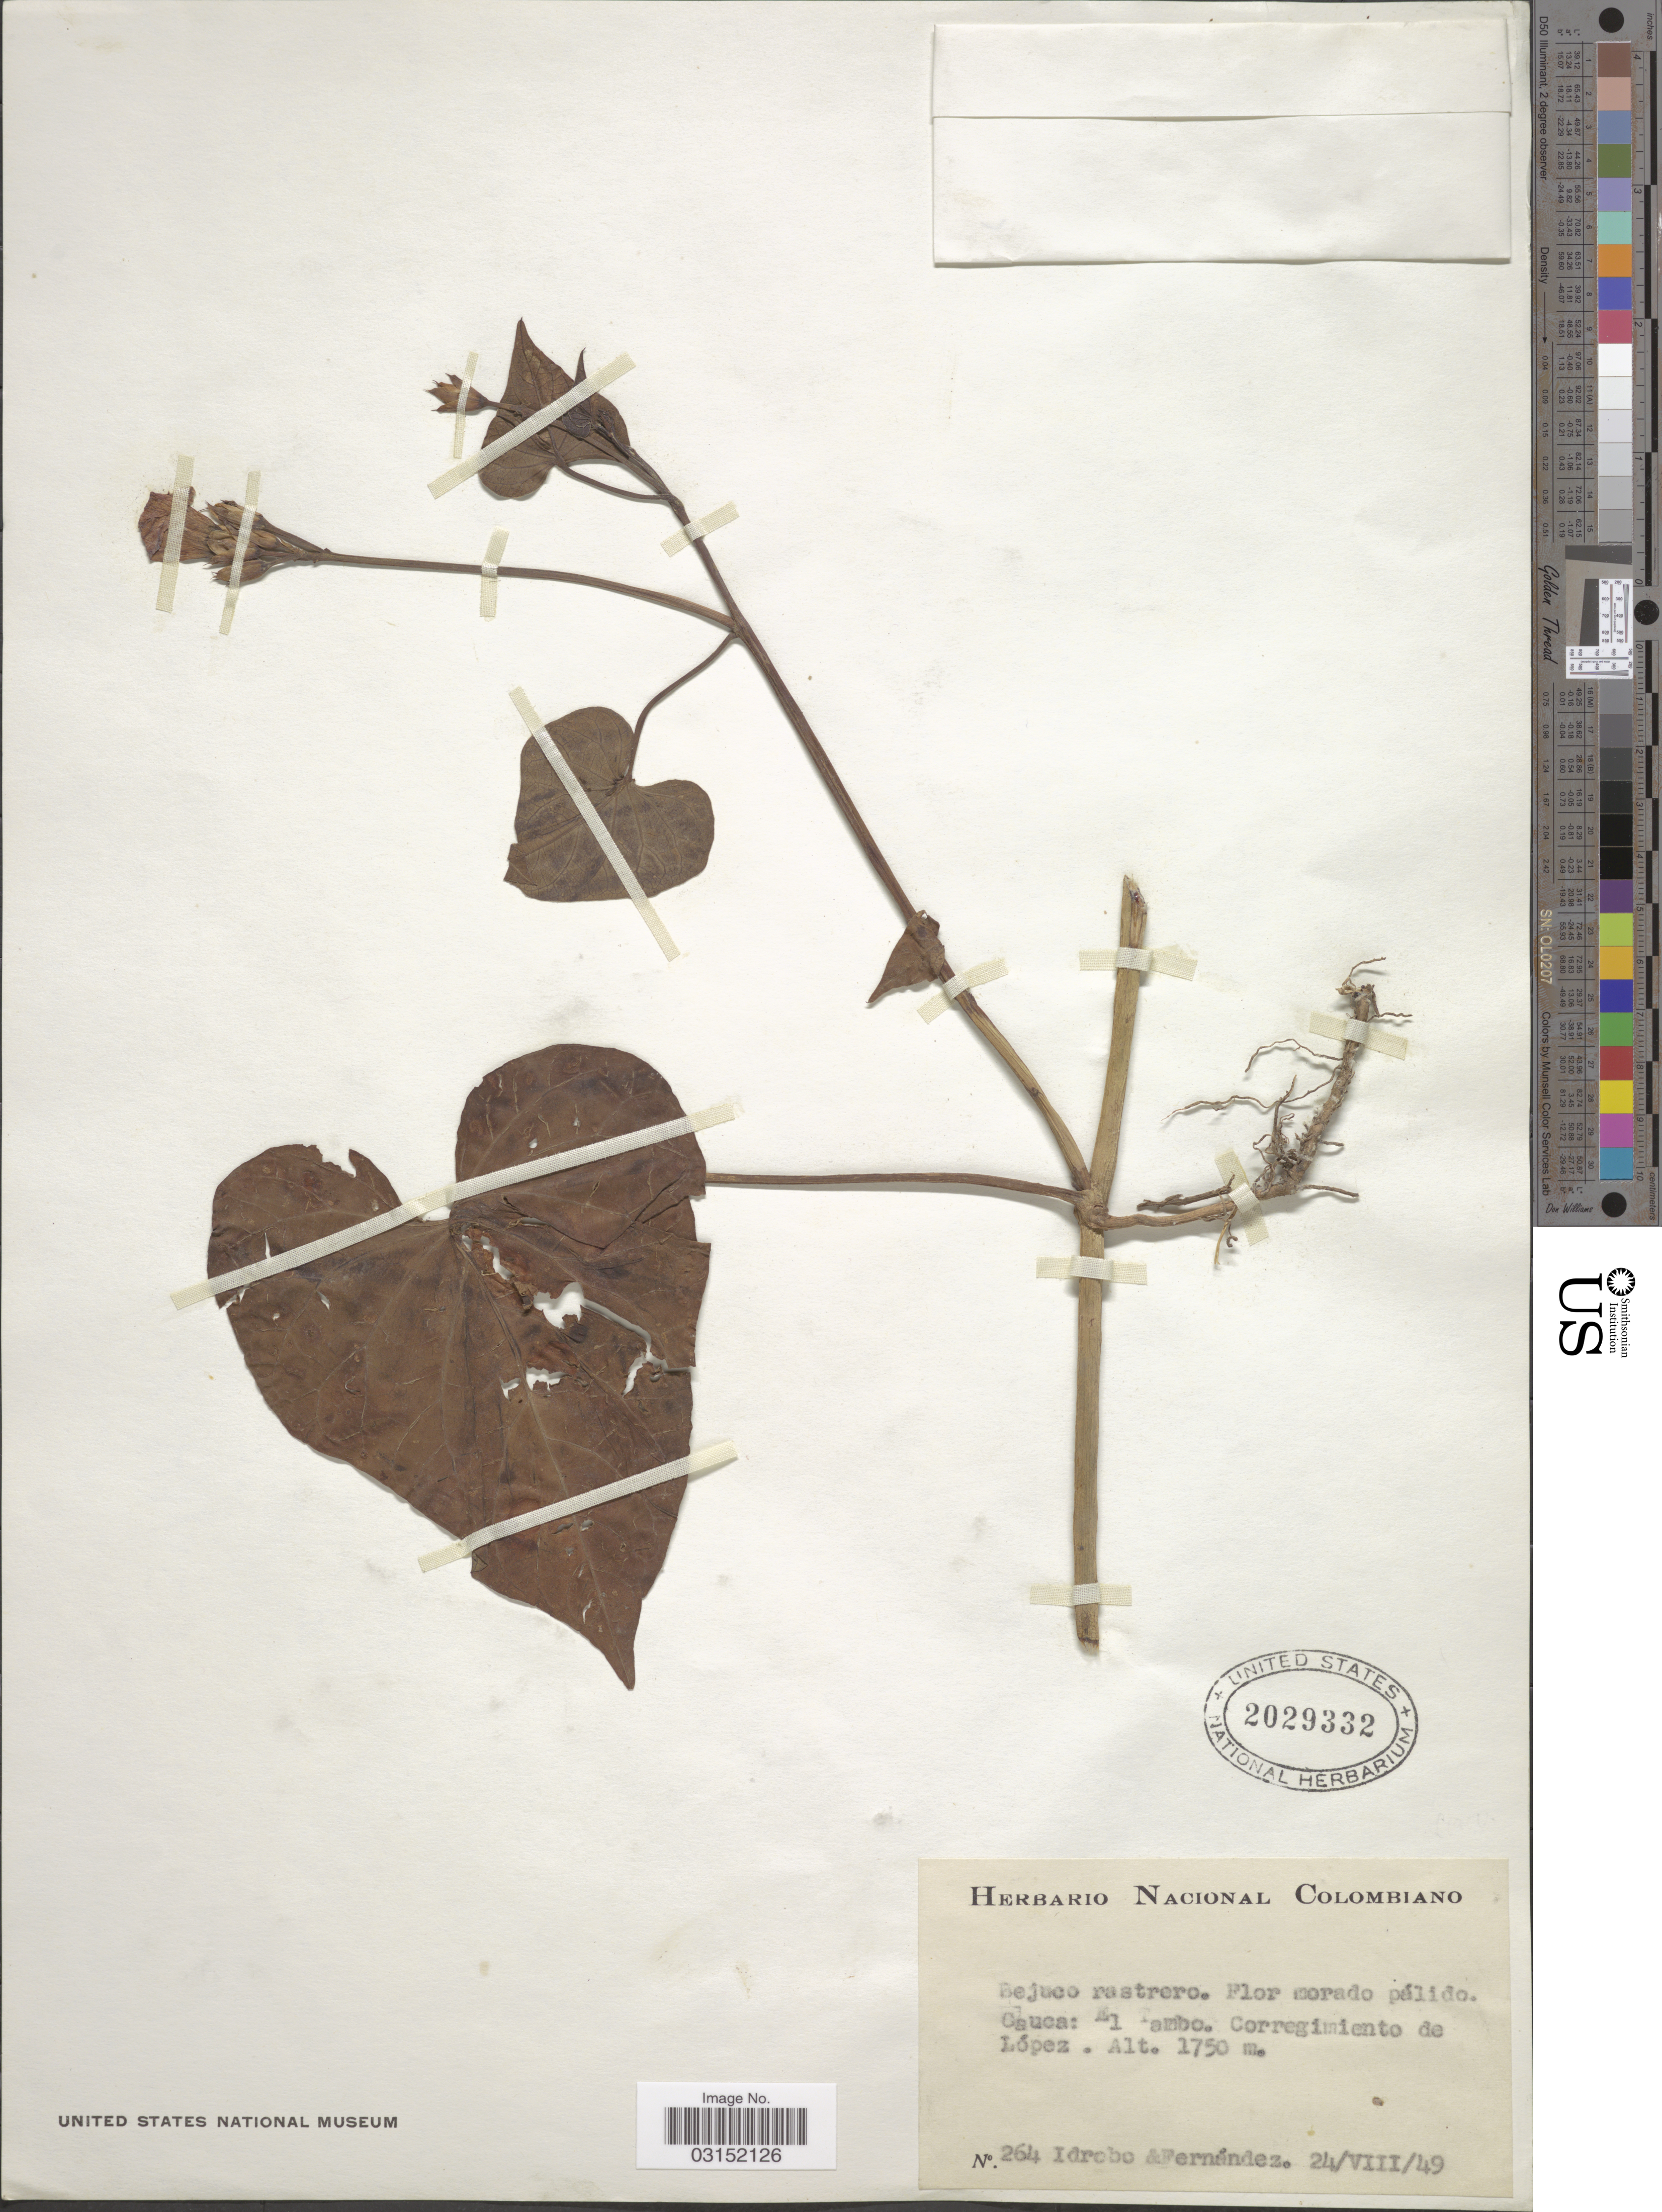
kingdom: Plantae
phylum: Tracheophyta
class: Magnoliopsida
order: Solanales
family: Convolvulaceae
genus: Ipomoea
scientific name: Ipomoea batatas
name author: (L.) Lam.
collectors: -- Idrobo & -- Fernandez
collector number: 264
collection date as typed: Transcribed d/m/y: 24/8/49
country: Colombia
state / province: Cauca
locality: El Tambo. Corregimiento de López.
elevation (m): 1750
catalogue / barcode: US 2029332